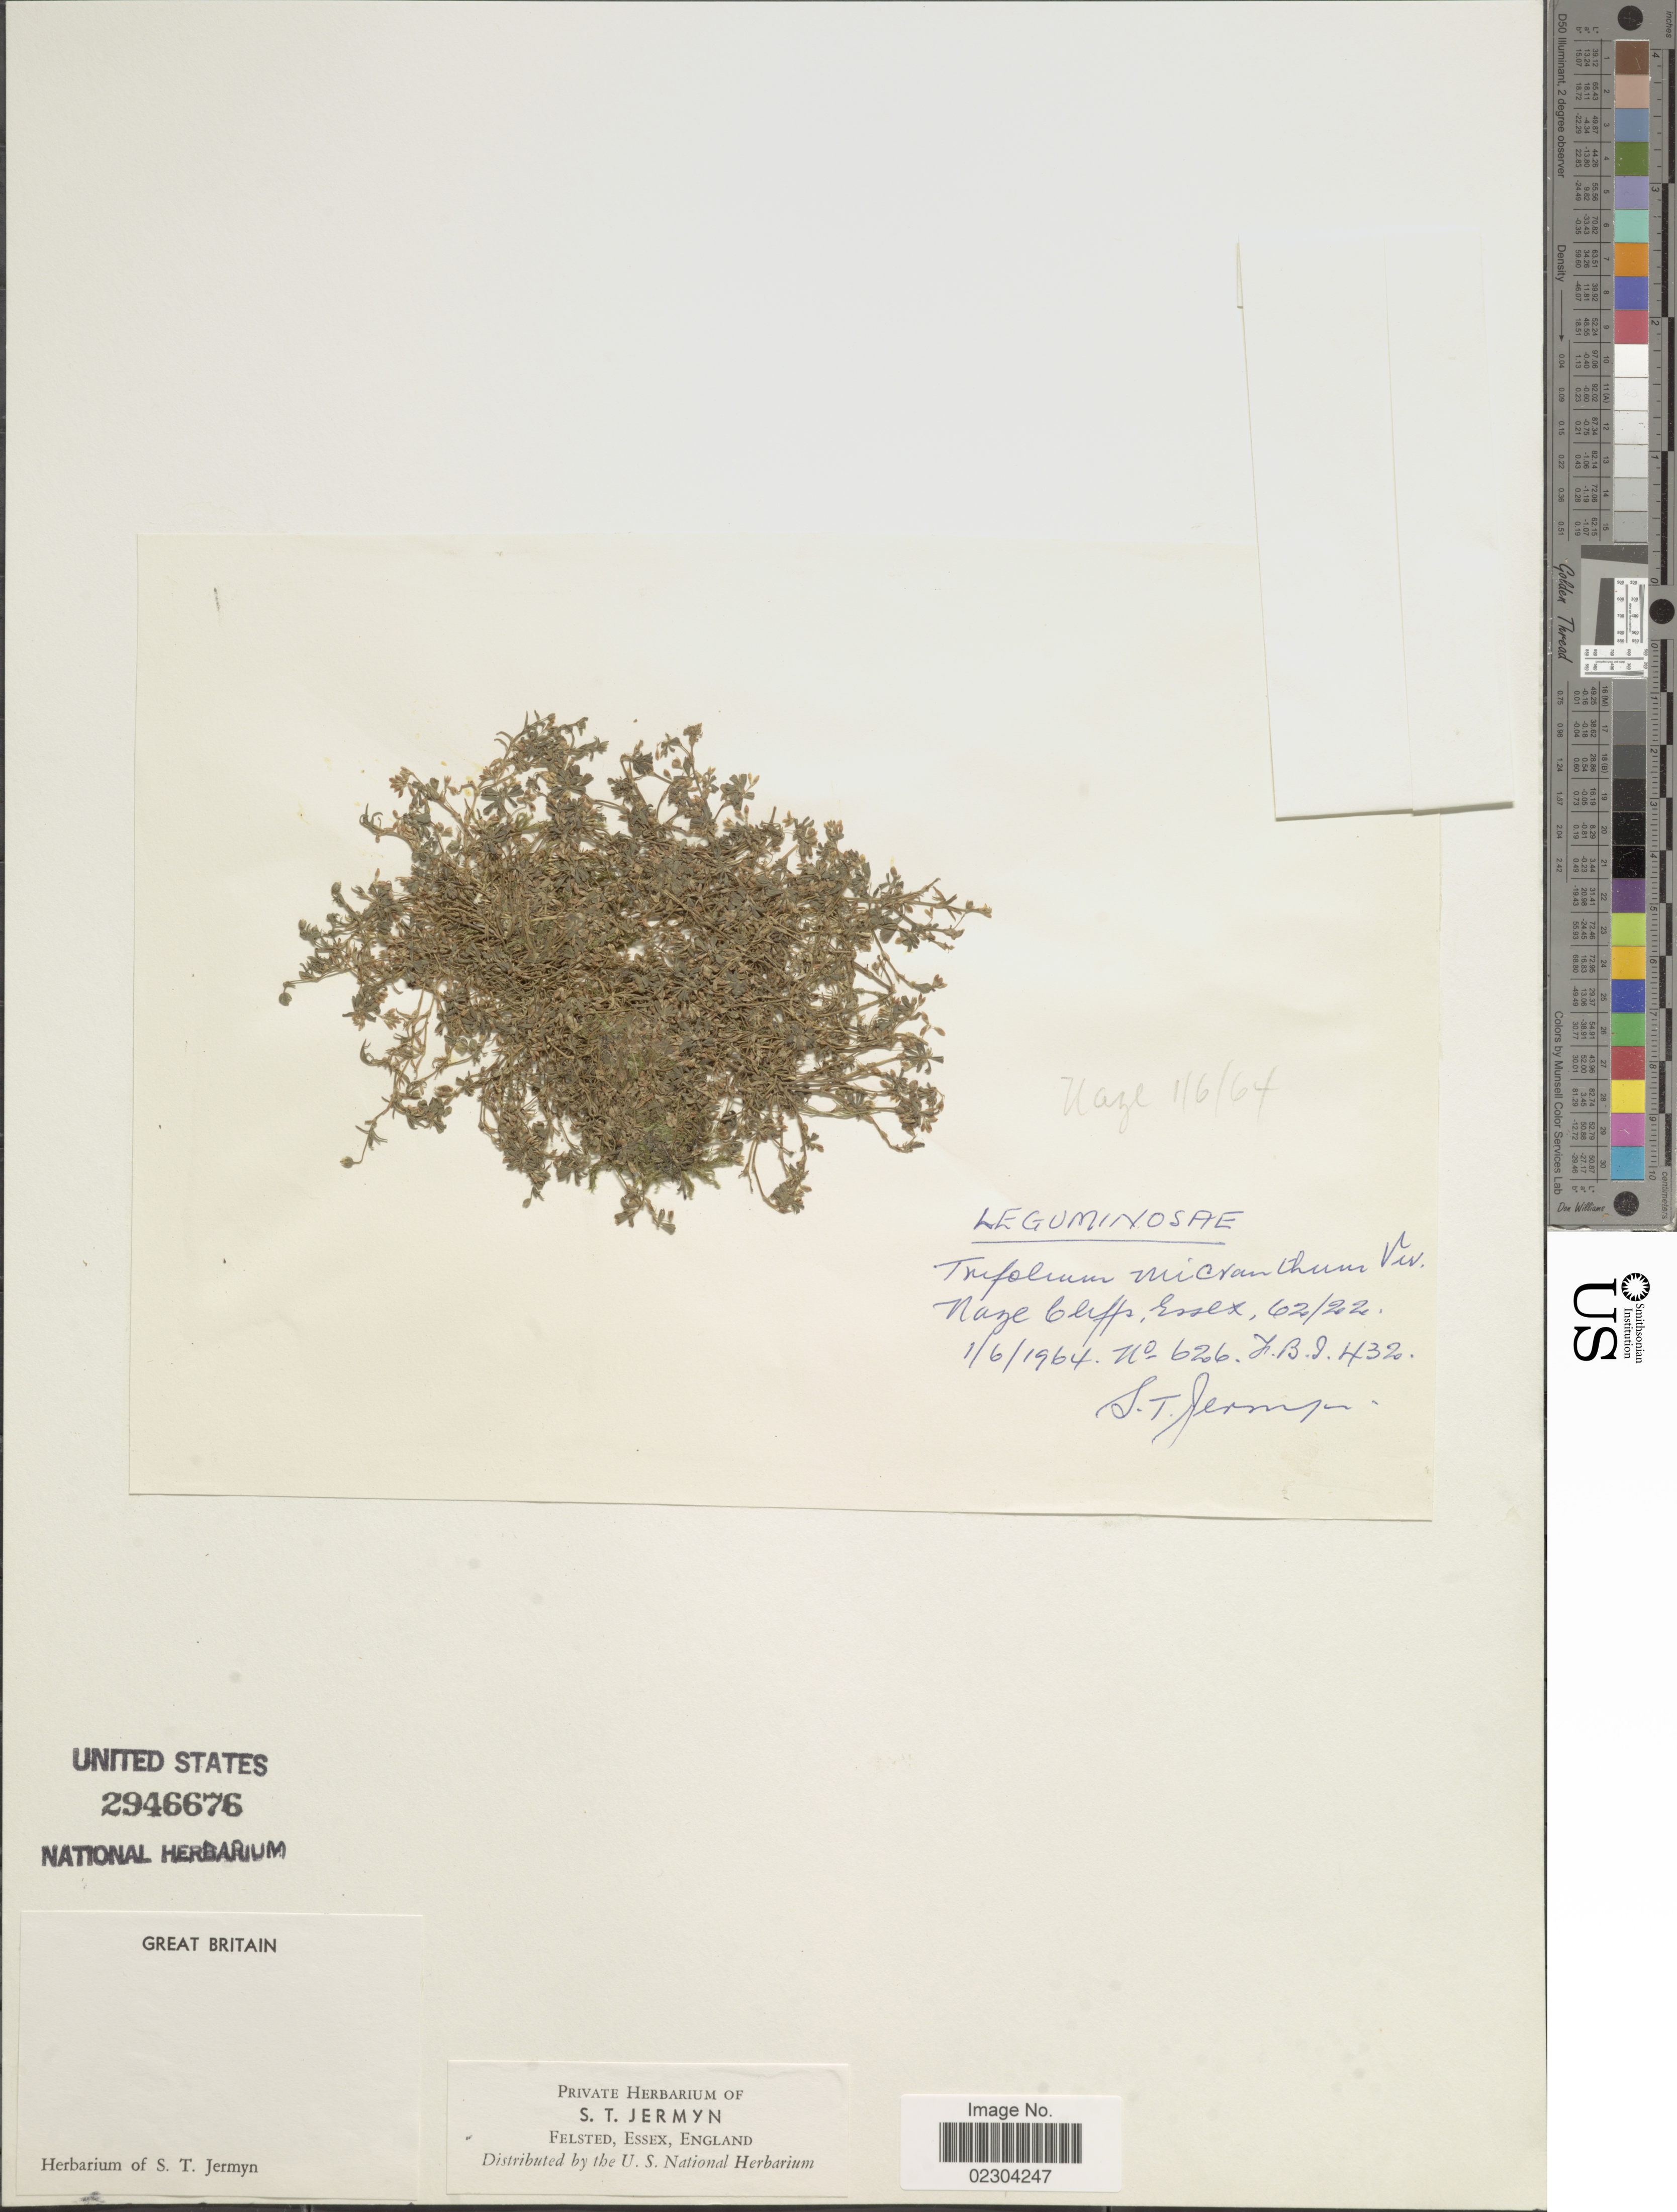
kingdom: Plantae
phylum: Tracheophyta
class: Magnoliopsida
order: Fabales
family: Fabaceae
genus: Trifolium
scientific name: Trifolium micranthum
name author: Viv.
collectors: S. Jermyn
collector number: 626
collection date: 1964-06-01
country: United Kingdom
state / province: England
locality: Nage Cliffs, Essex, Great Britain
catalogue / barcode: US 2946676